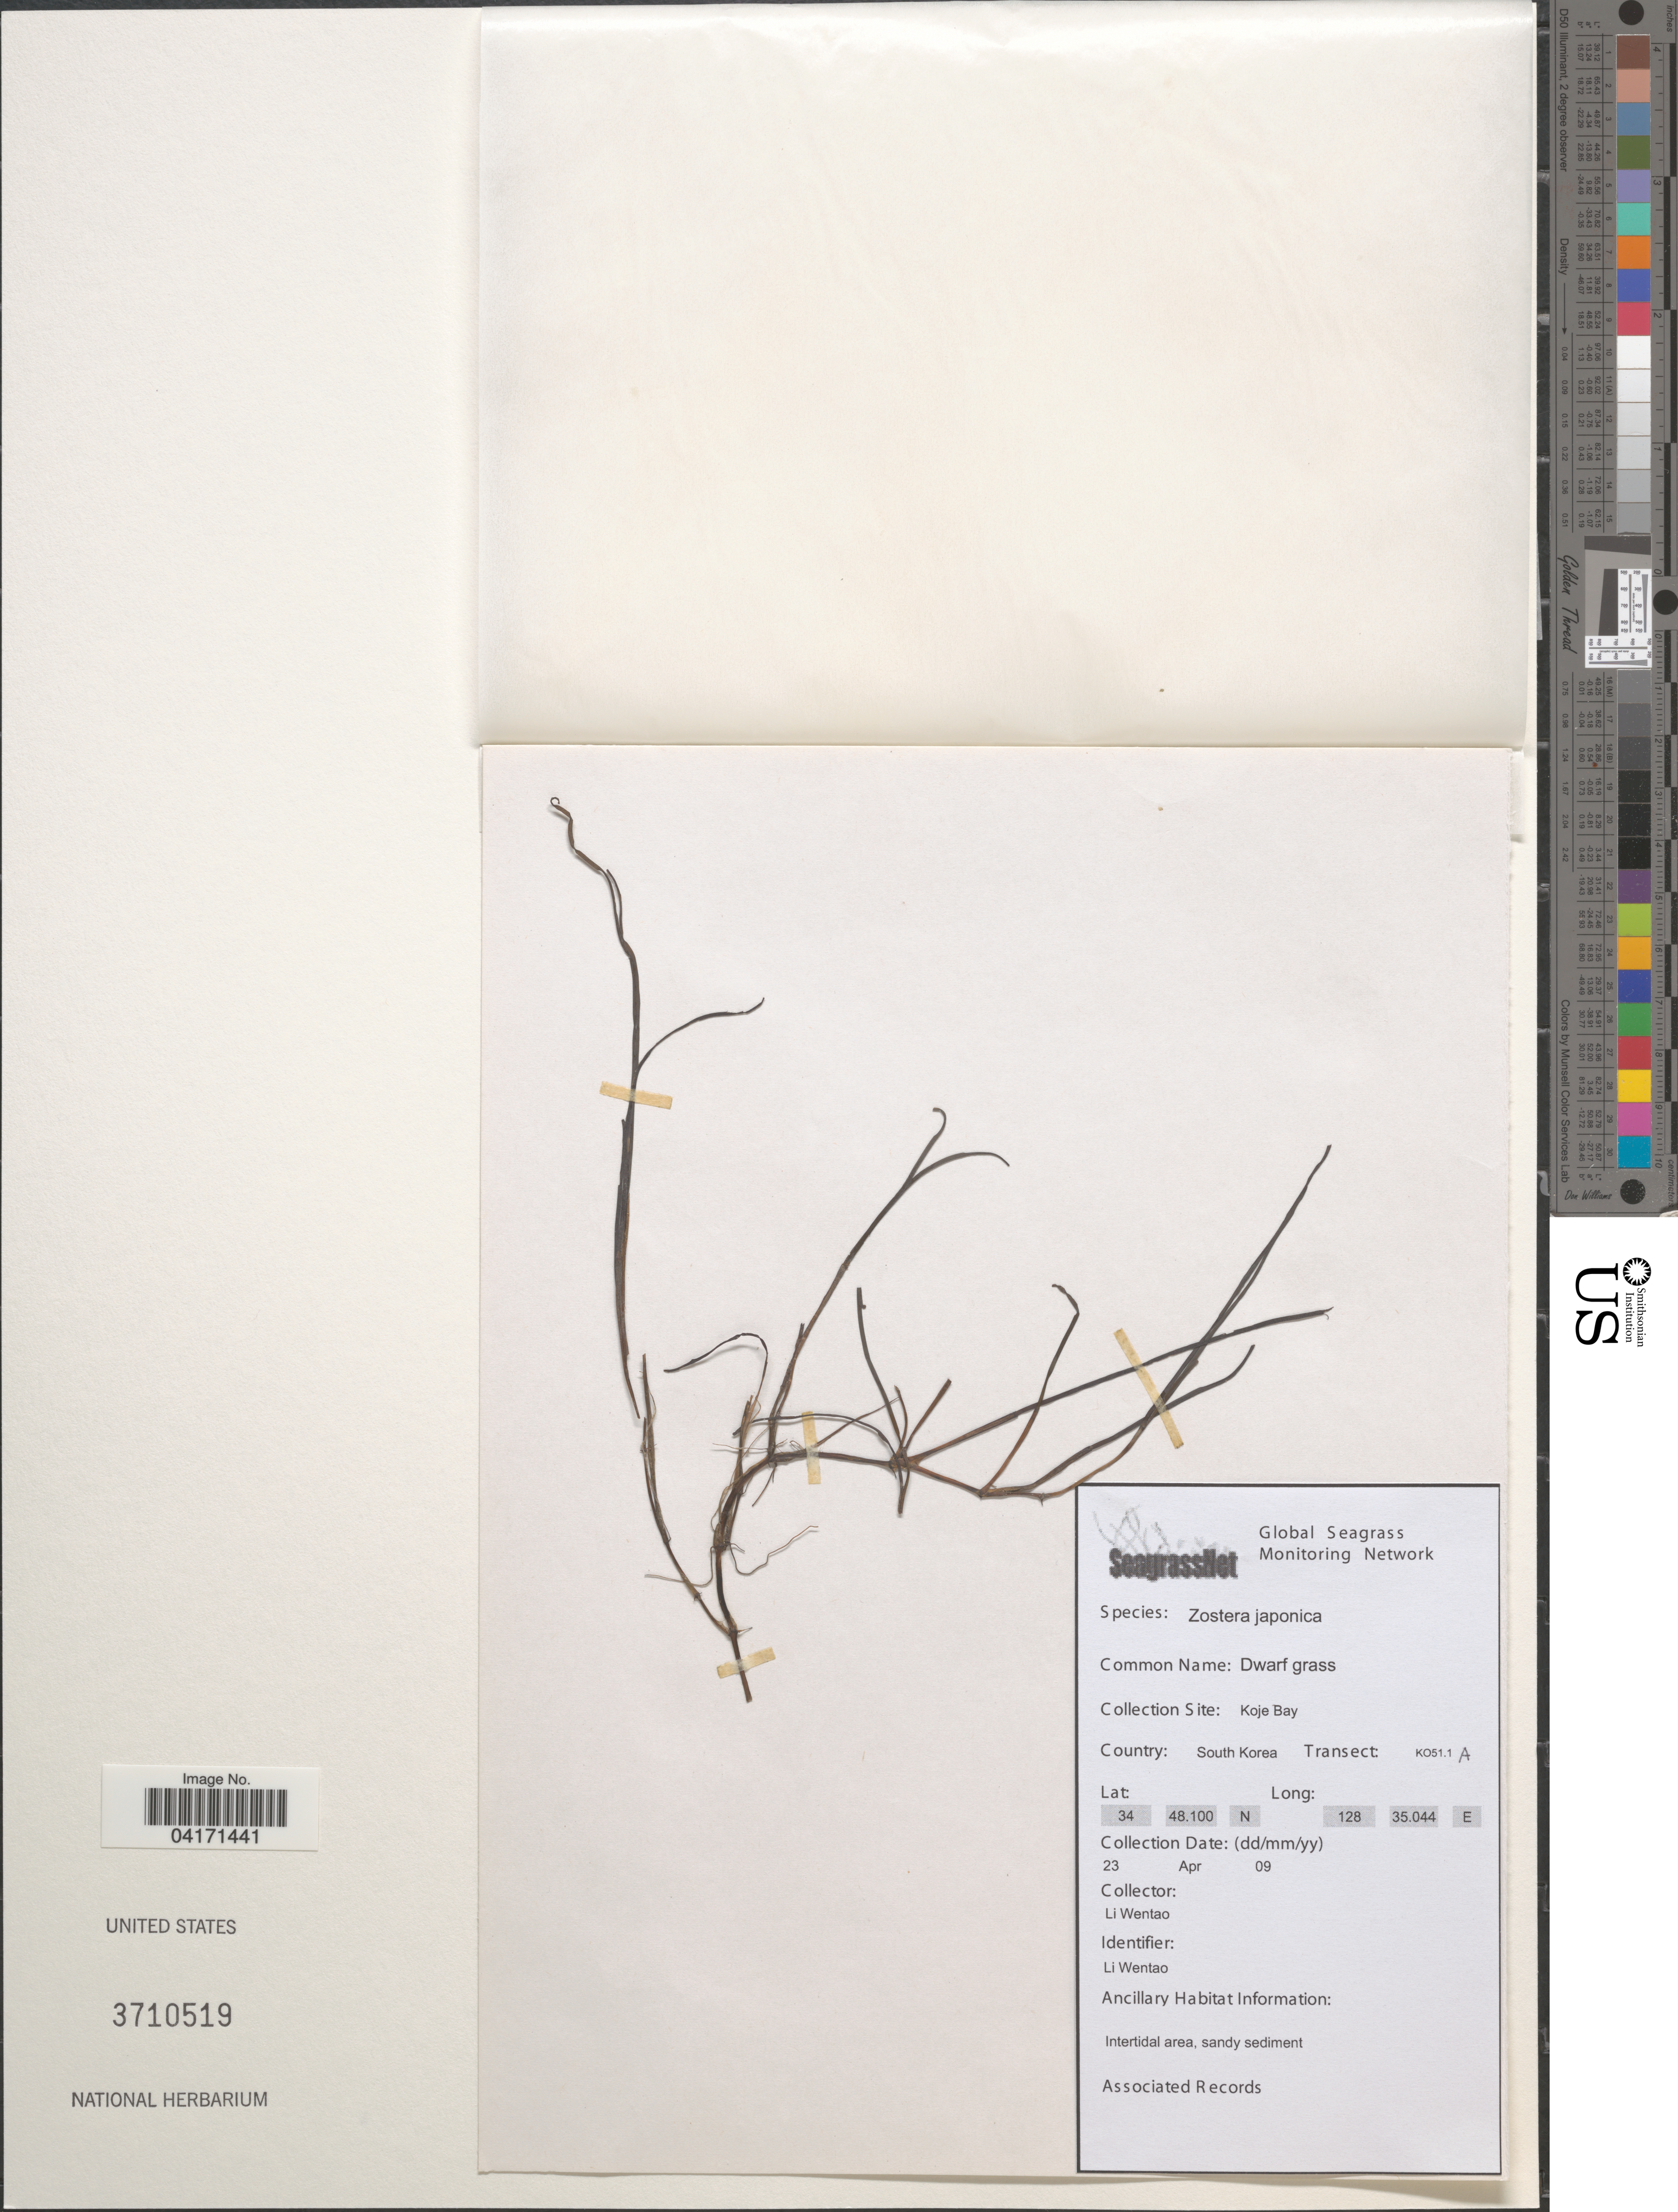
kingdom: Plantae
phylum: Tracheophyta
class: Liliopsida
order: Alismatales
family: Zosteraceae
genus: Zostera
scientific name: Zostera japonica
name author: Asch. & Graebn.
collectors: L. Wentao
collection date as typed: Transcribed d/m/y: 23/4/9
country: South Korea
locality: Koje Bay. Transect: KO51.1 A.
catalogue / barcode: US 3710519